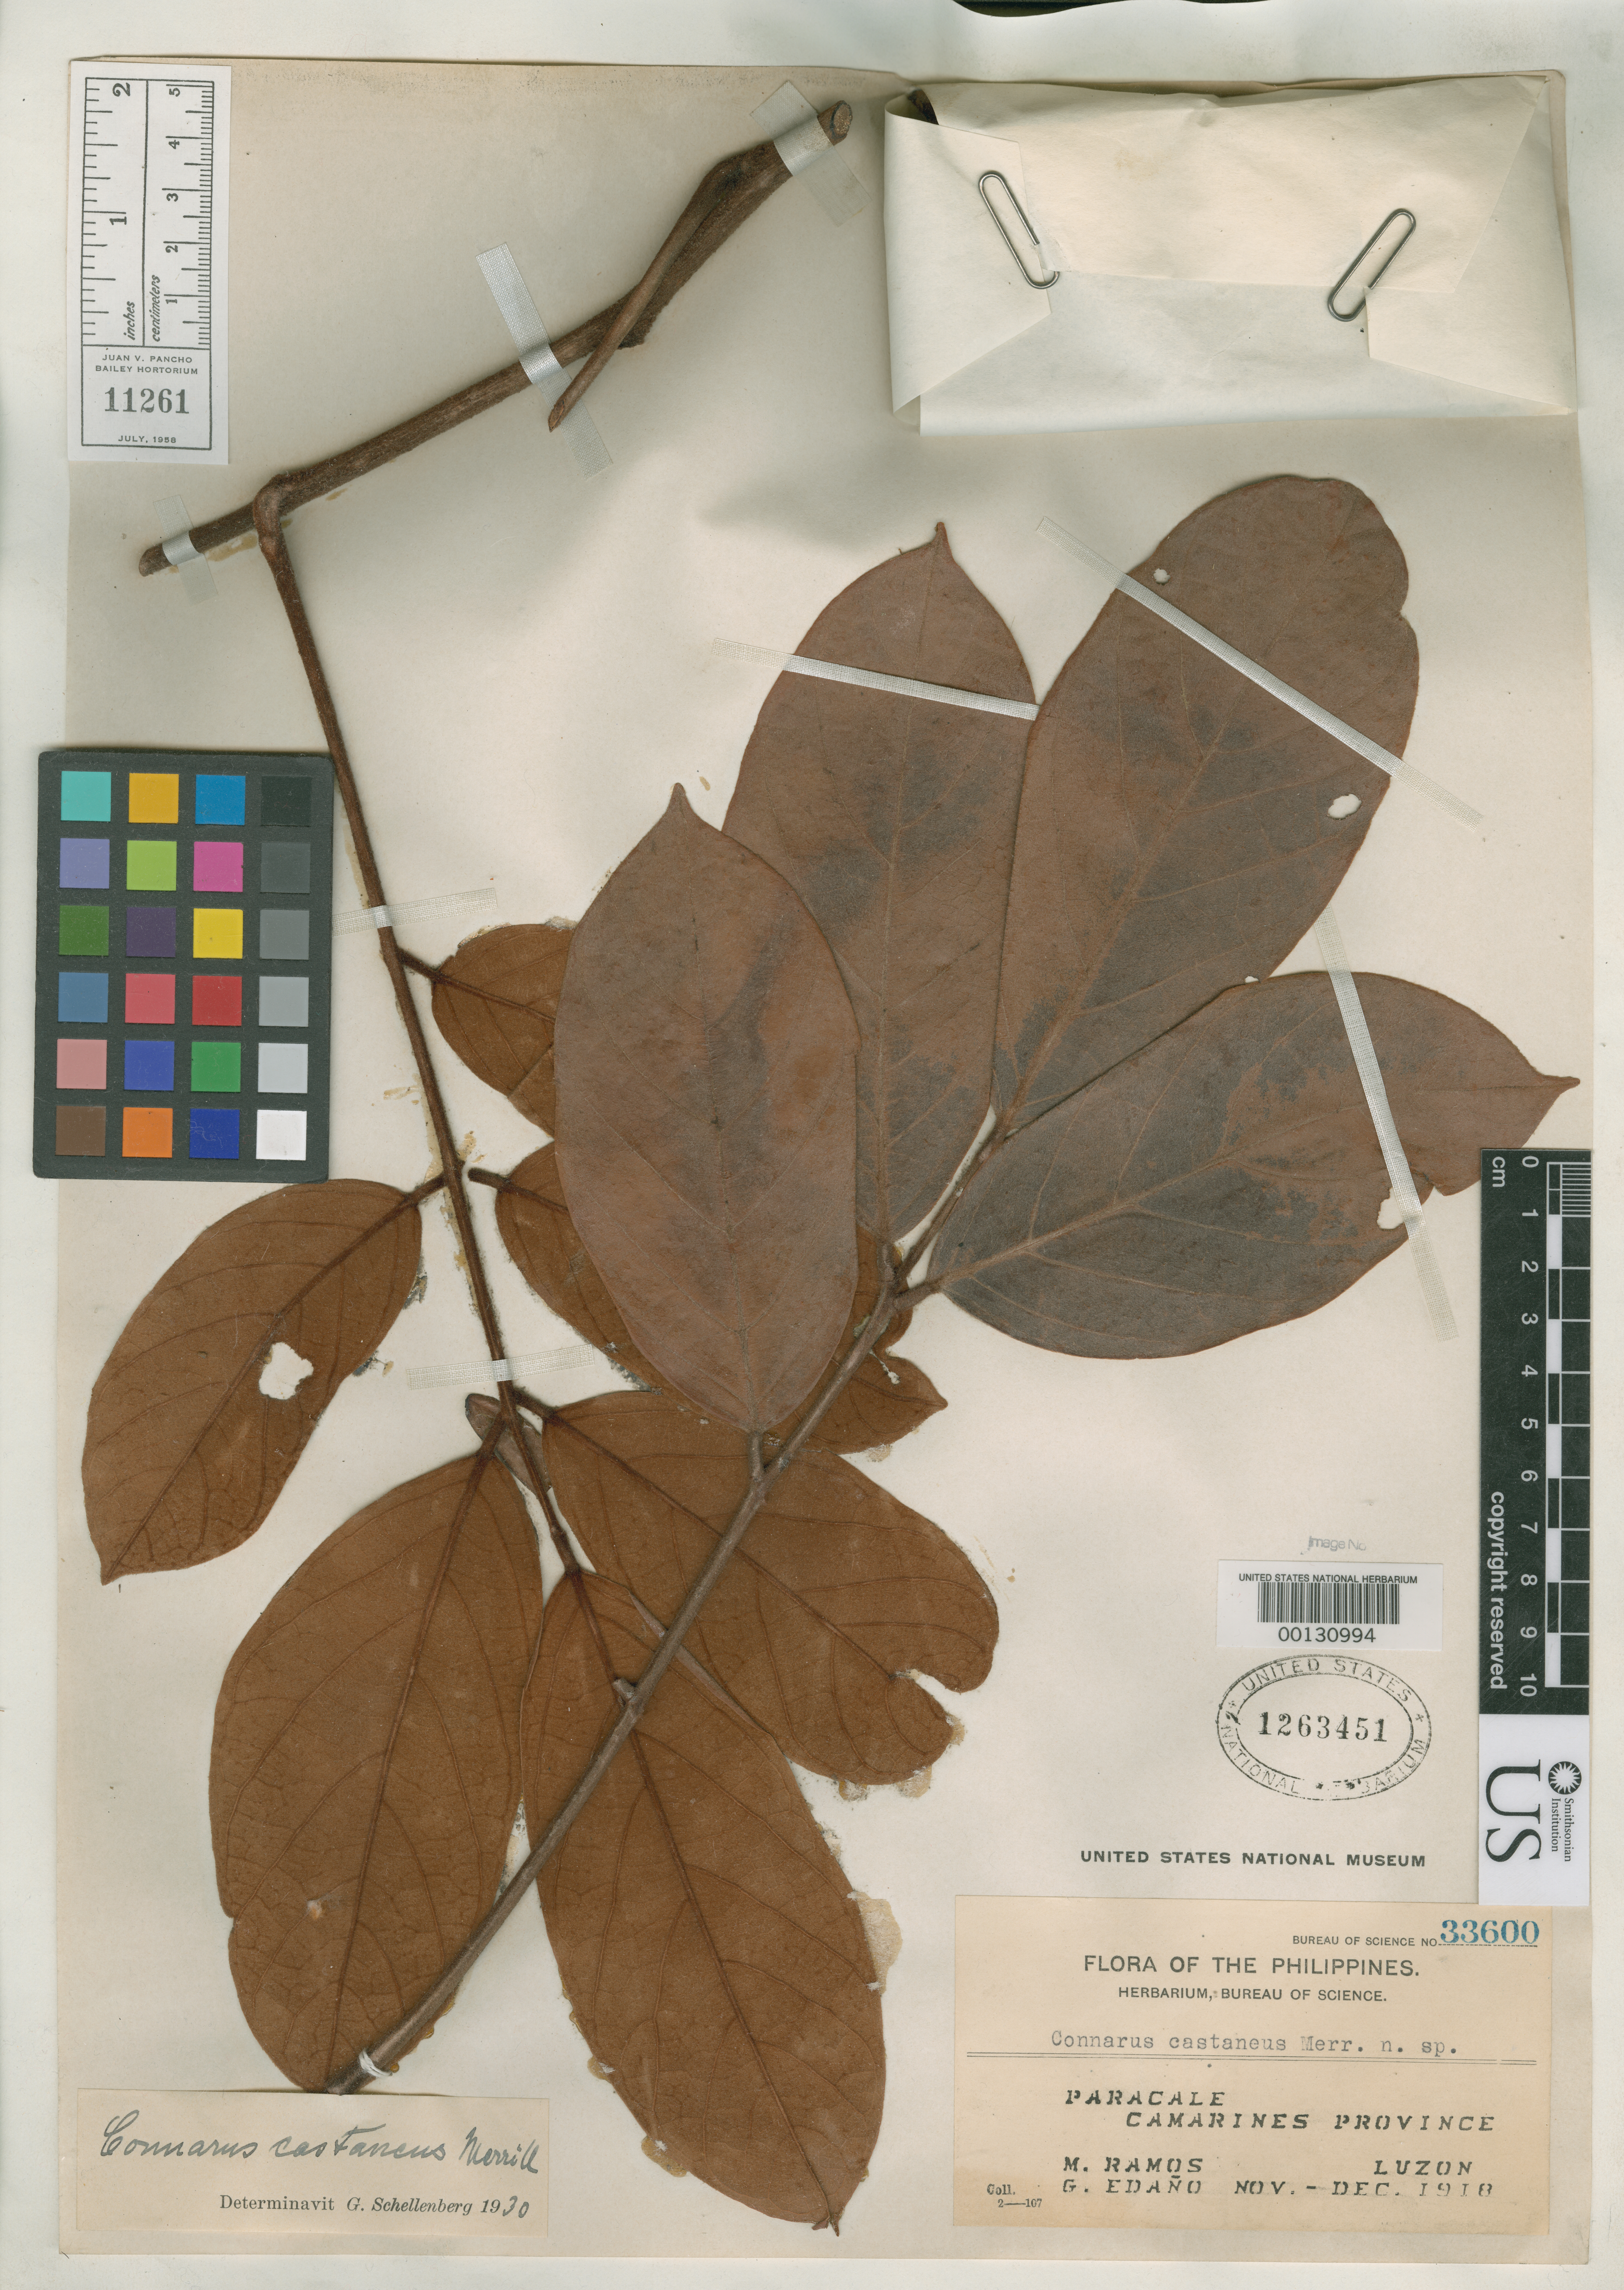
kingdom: Plantae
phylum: Tracheophyta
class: Magnoliopsida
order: Oxalidales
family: Connaraceae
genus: Connarus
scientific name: Connarus castaneus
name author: Merr.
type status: Isotype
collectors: M. Ramos & G. E. Edaño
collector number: Bur. Sci. 33600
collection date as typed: Nov 1918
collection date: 1918-11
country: Philippines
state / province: Bicol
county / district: Camarines Norte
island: Luzon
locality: Paracale.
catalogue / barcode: US 1263451